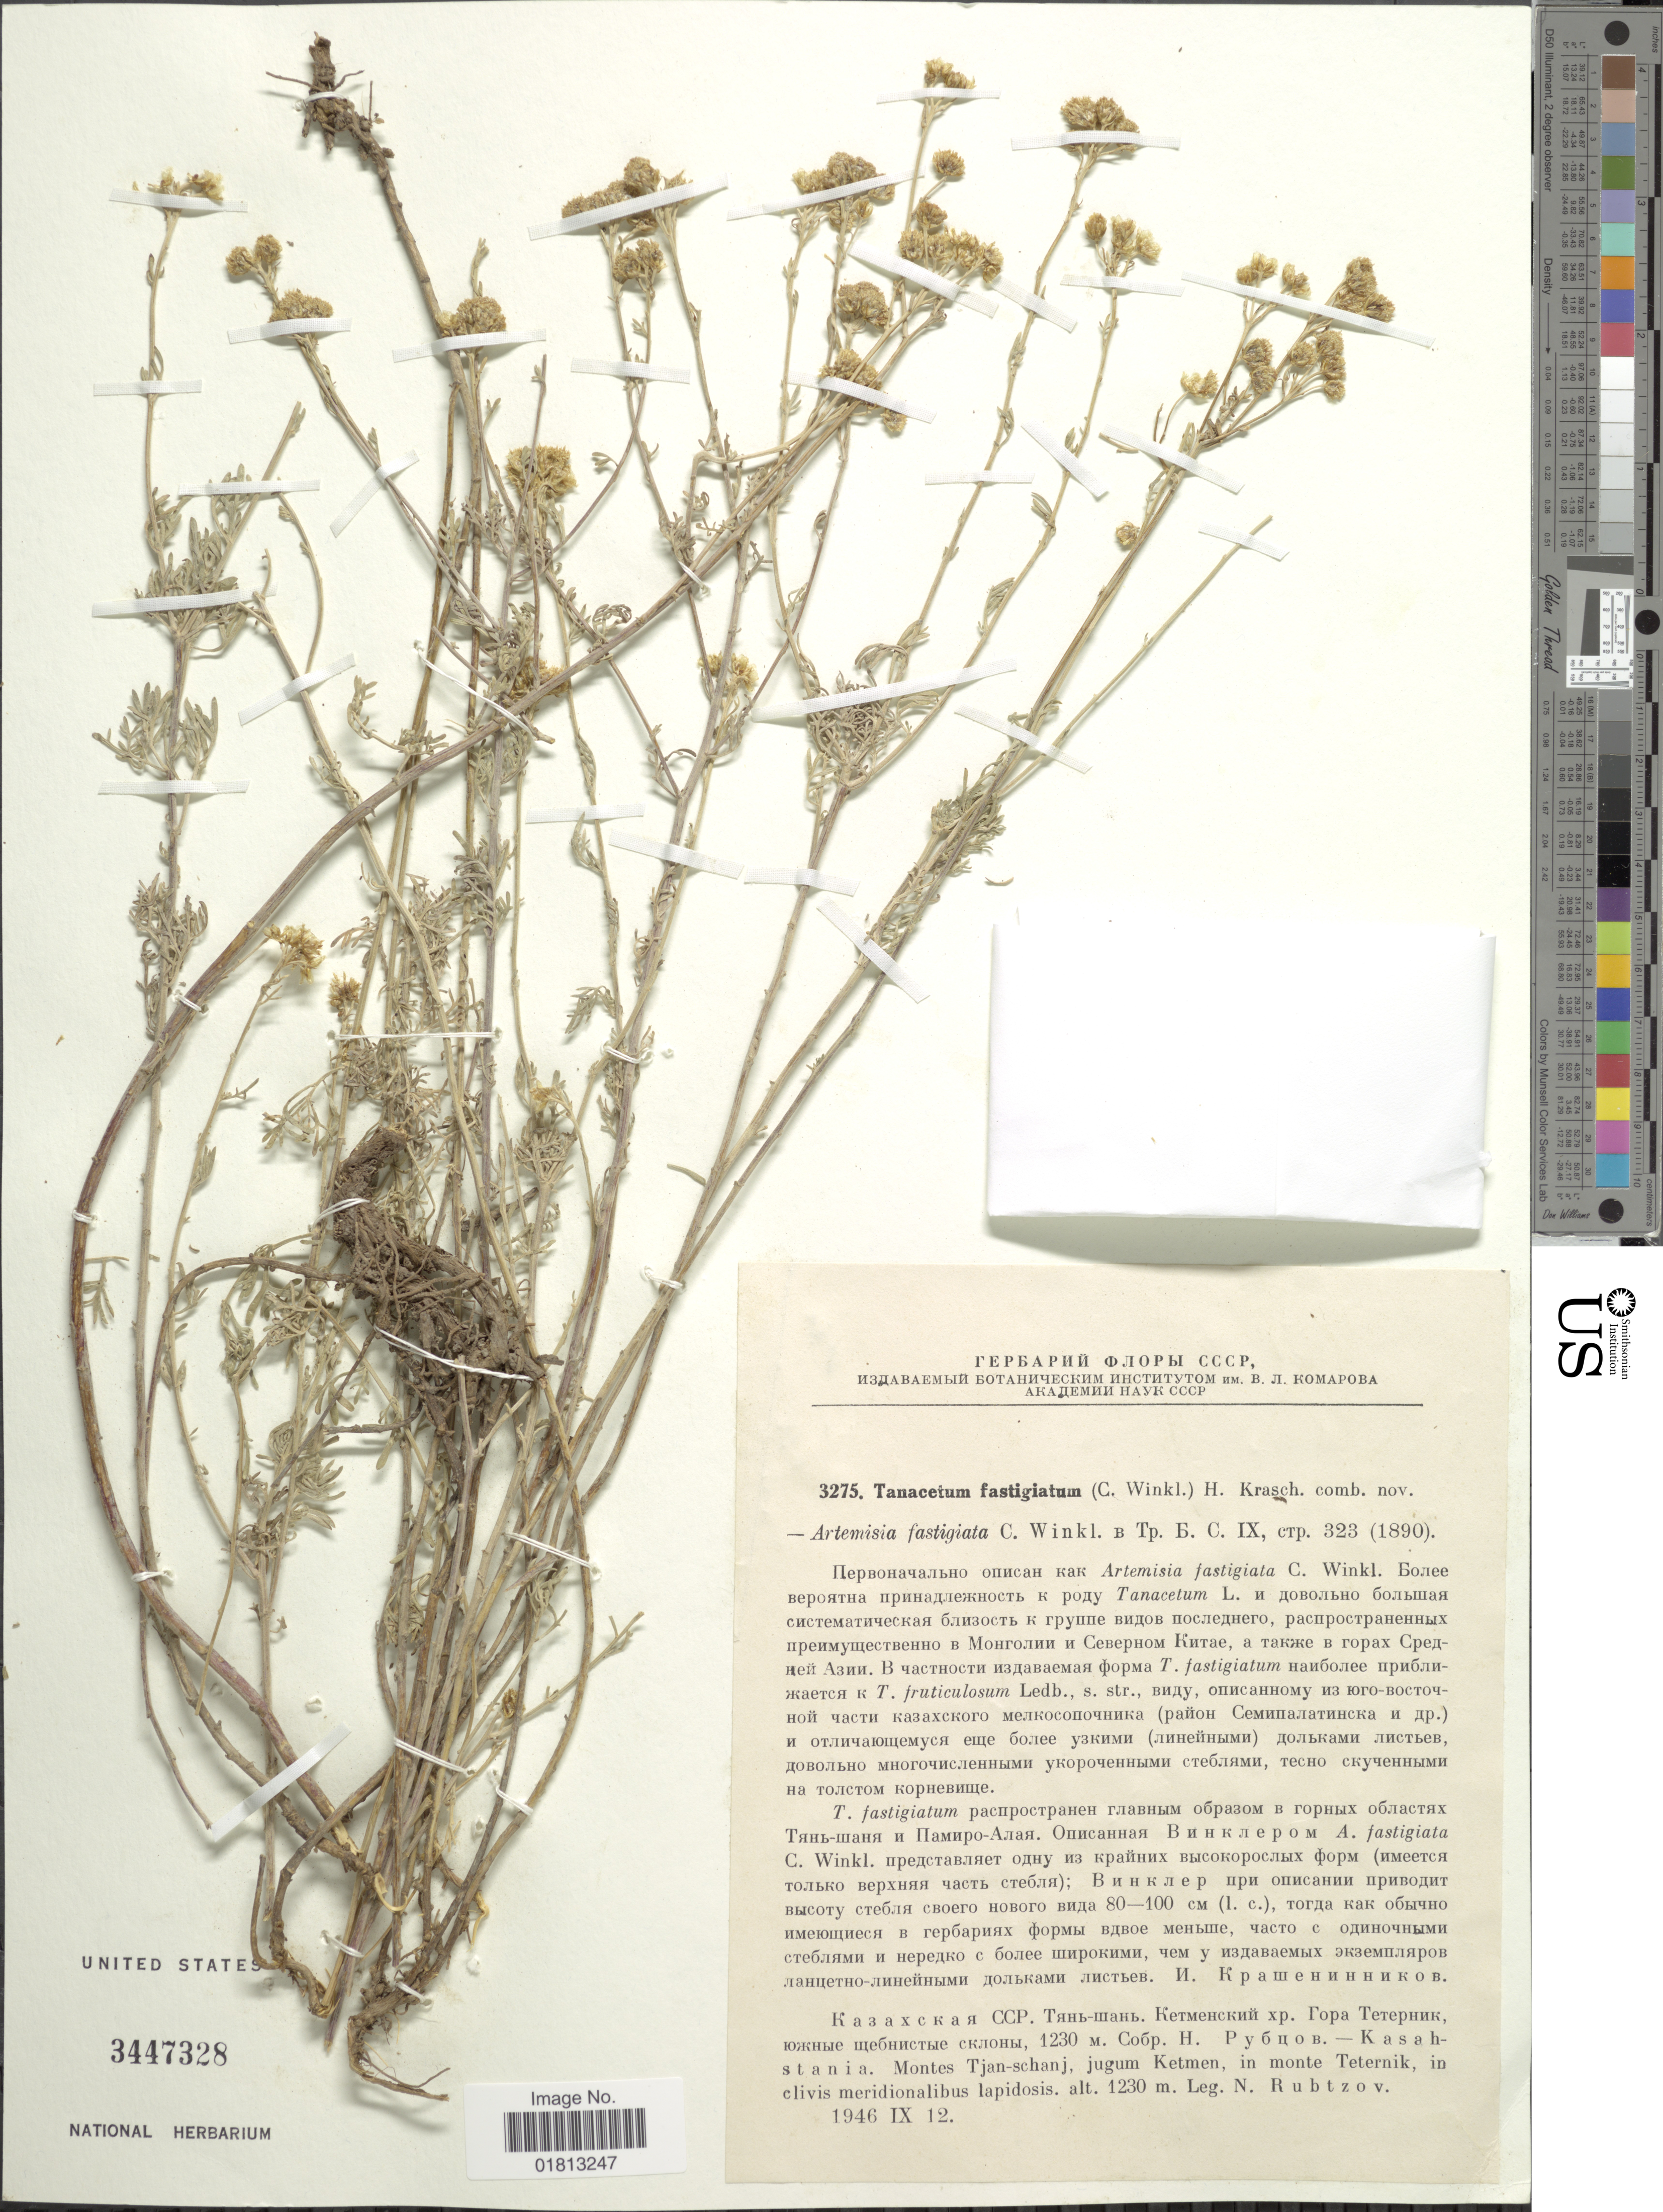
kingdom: Plantae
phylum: Tracheophyta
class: Magnoliopsida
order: Asterales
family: Asteraceae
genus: Tanacetum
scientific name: Tanacetum fastigiatum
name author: (C. Winkl.) Krasch.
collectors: N. Rubtzov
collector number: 3275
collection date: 1946-09-12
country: Kazakhstan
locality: Kasahstania, Montes Tjan-schanj, jugum Ketmen, in monte Teternik, in clivis meridionalibus lapidosis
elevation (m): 1230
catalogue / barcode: US 3447328